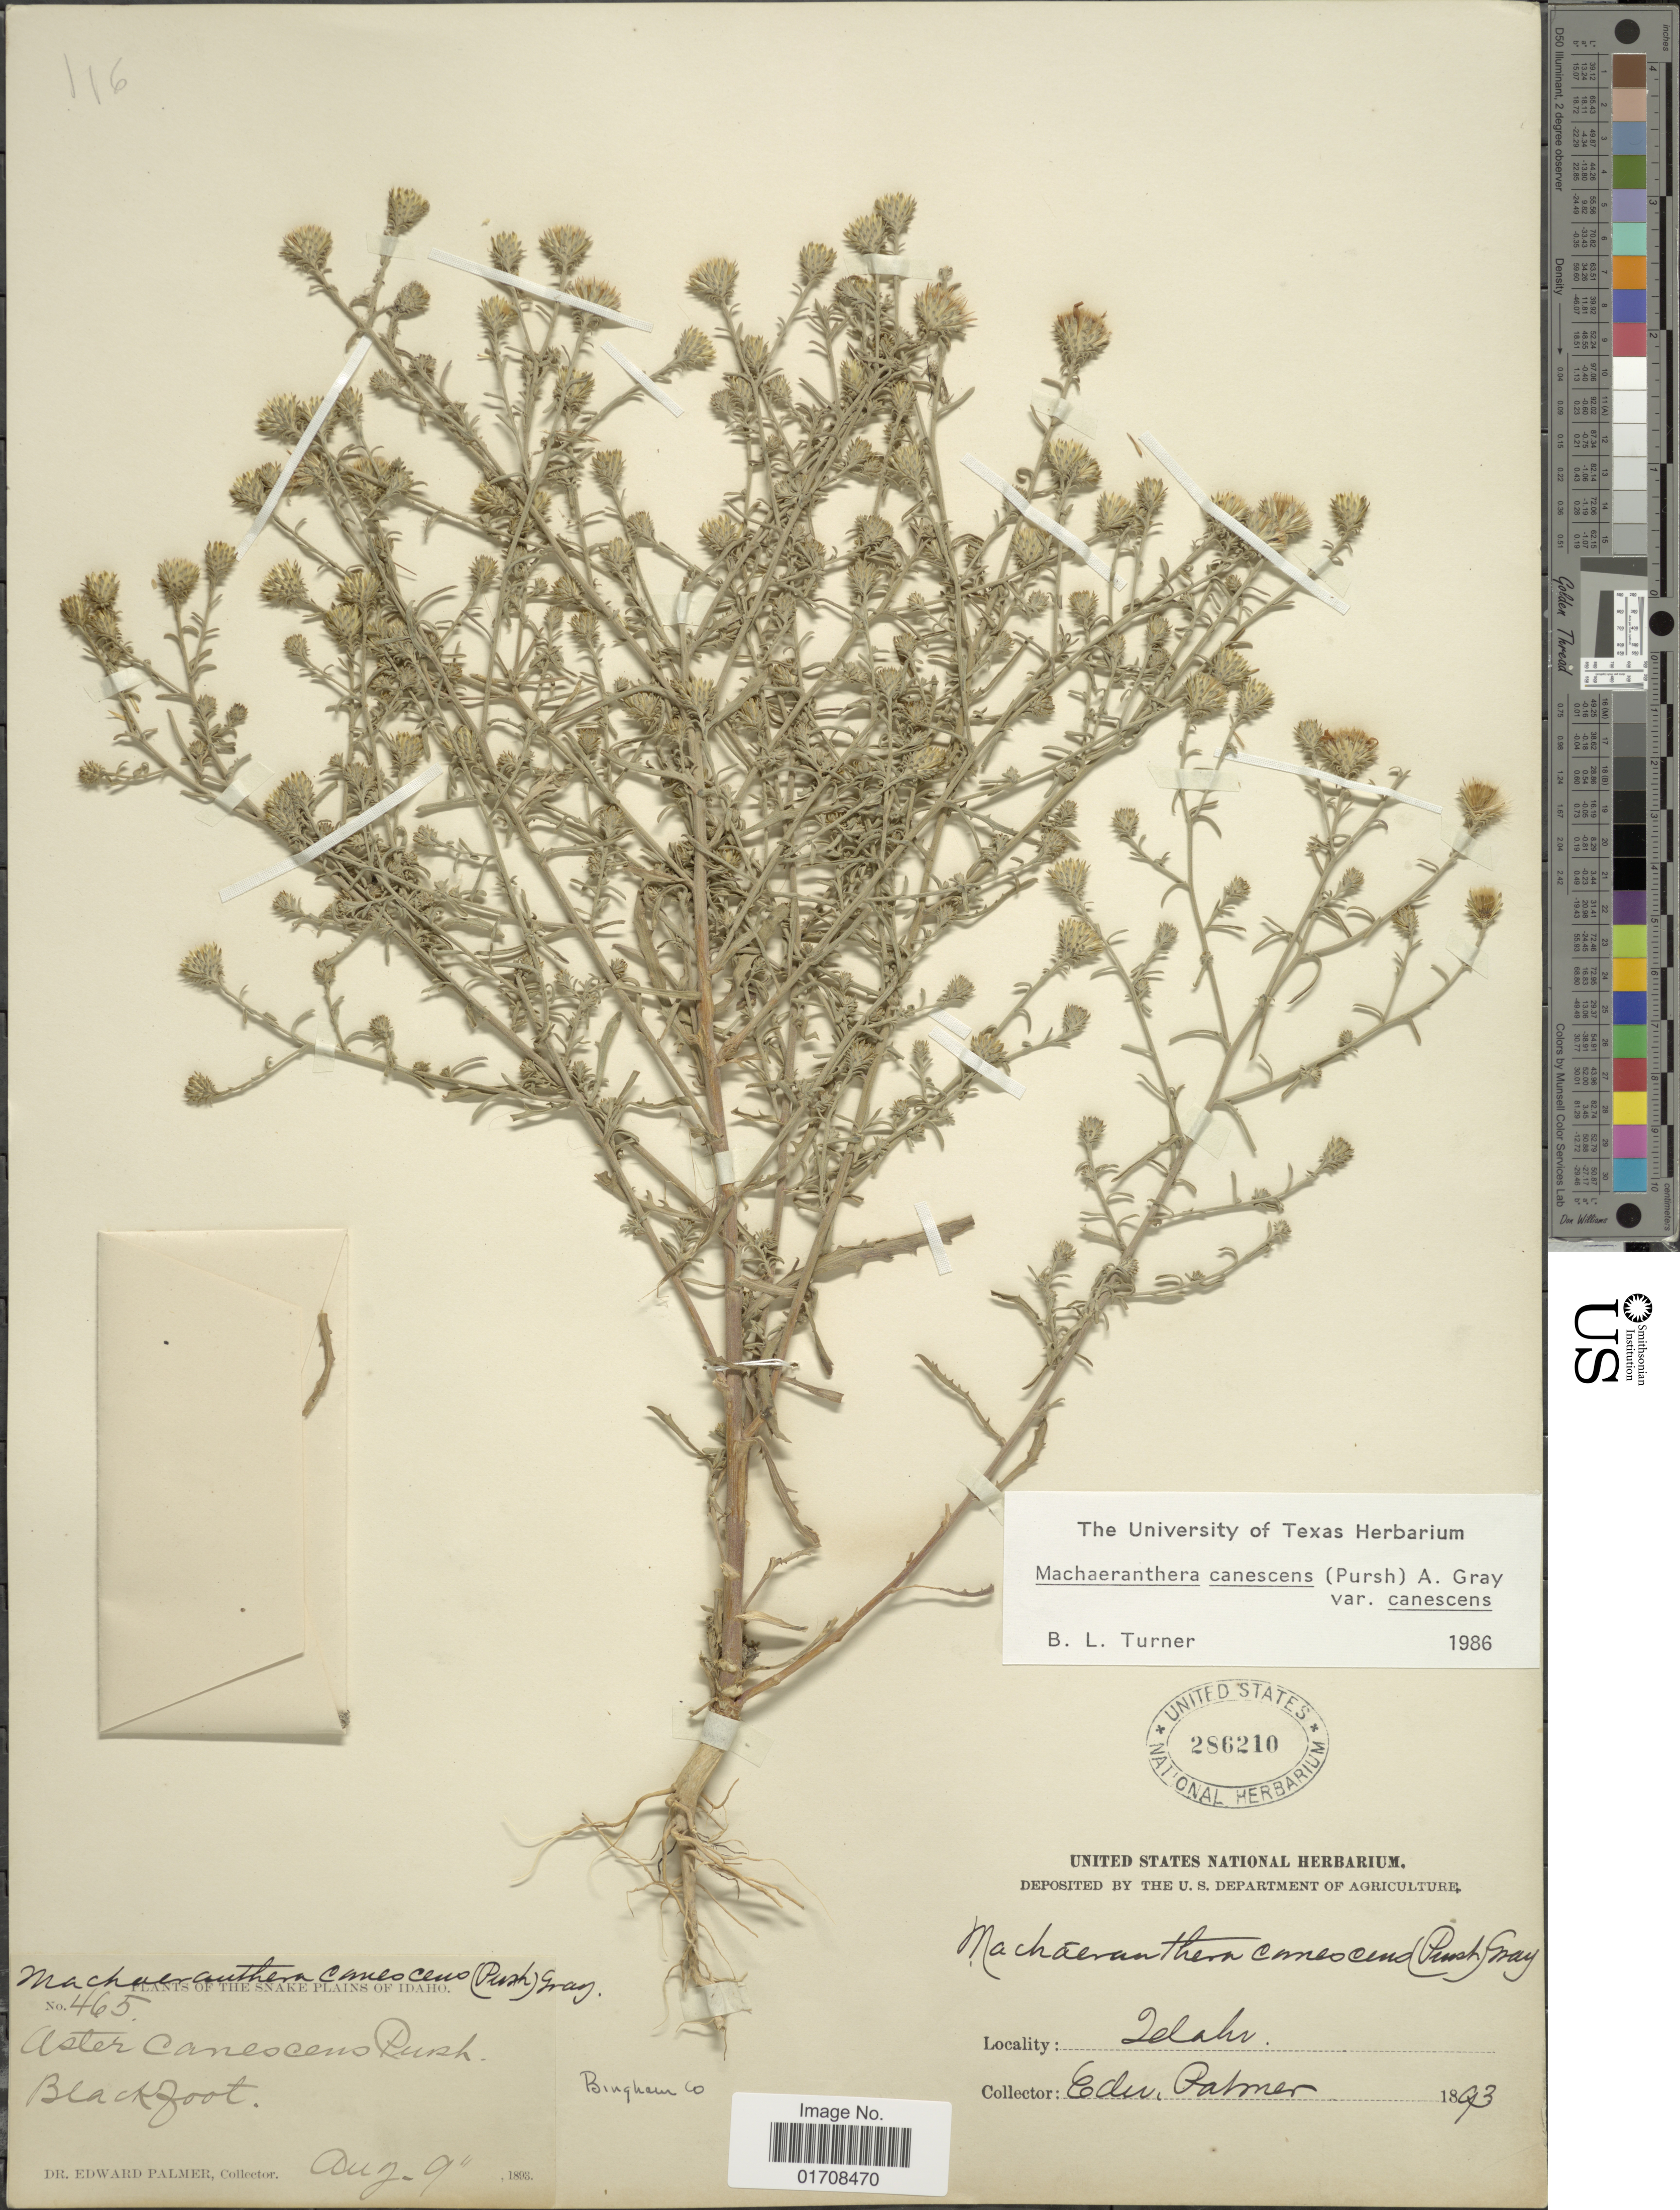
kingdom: Plantae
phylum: Tracheophyta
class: Magnoliopsida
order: Asterales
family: Asteraceae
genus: Machaeranthera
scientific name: Machaeranthera canescens var. canescens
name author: (Pursh) A. Gray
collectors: E. Palmer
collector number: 465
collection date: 1893-08-09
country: United States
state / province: Idaho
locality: Snake Plains, Pocatello, Blackfoot, Bingham Co.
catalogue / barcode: US 286210